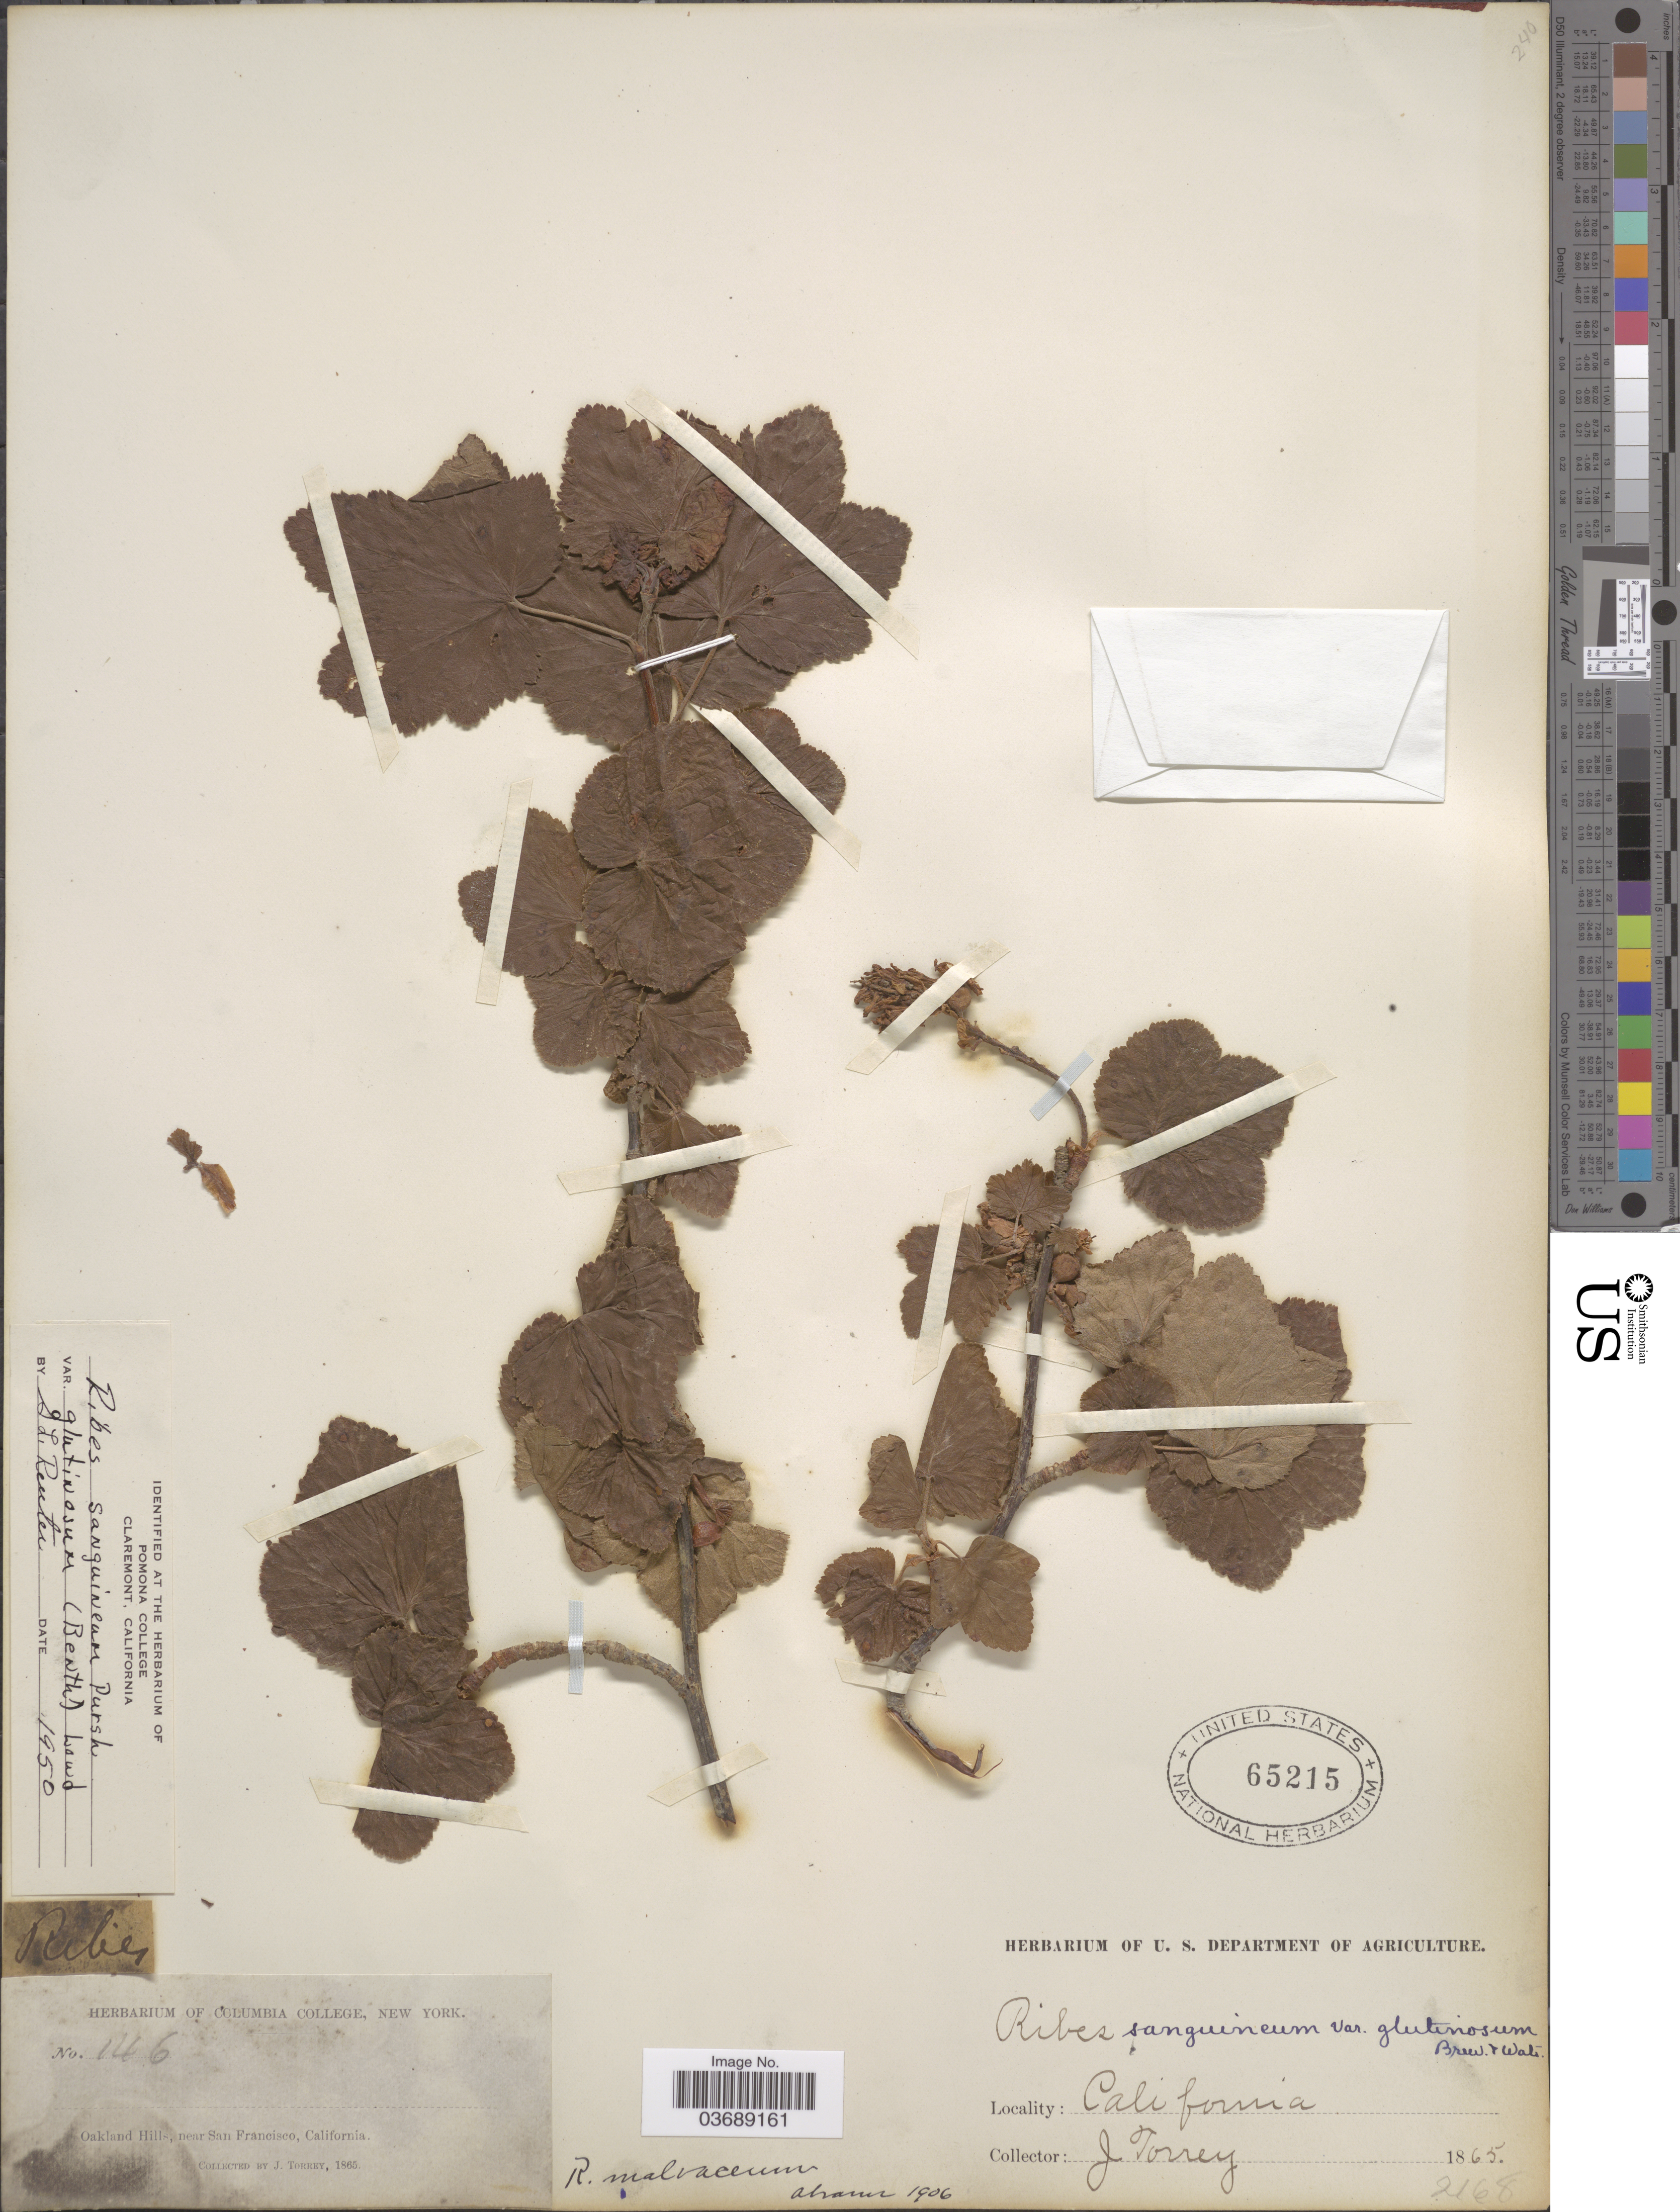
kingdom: Plantae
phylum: Tracheophyta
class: Magnoliopsida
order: Saxifragales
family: Grossulariaceae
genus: Ribes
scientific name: Ribes sanguineum var. glutinosum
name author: (Benth.) Loudon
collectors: J. Torrey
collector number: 146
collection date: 1865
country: United States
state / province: California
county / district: San Francisco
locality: Oakland Hills, near San Francisco.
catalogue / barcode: US 65215